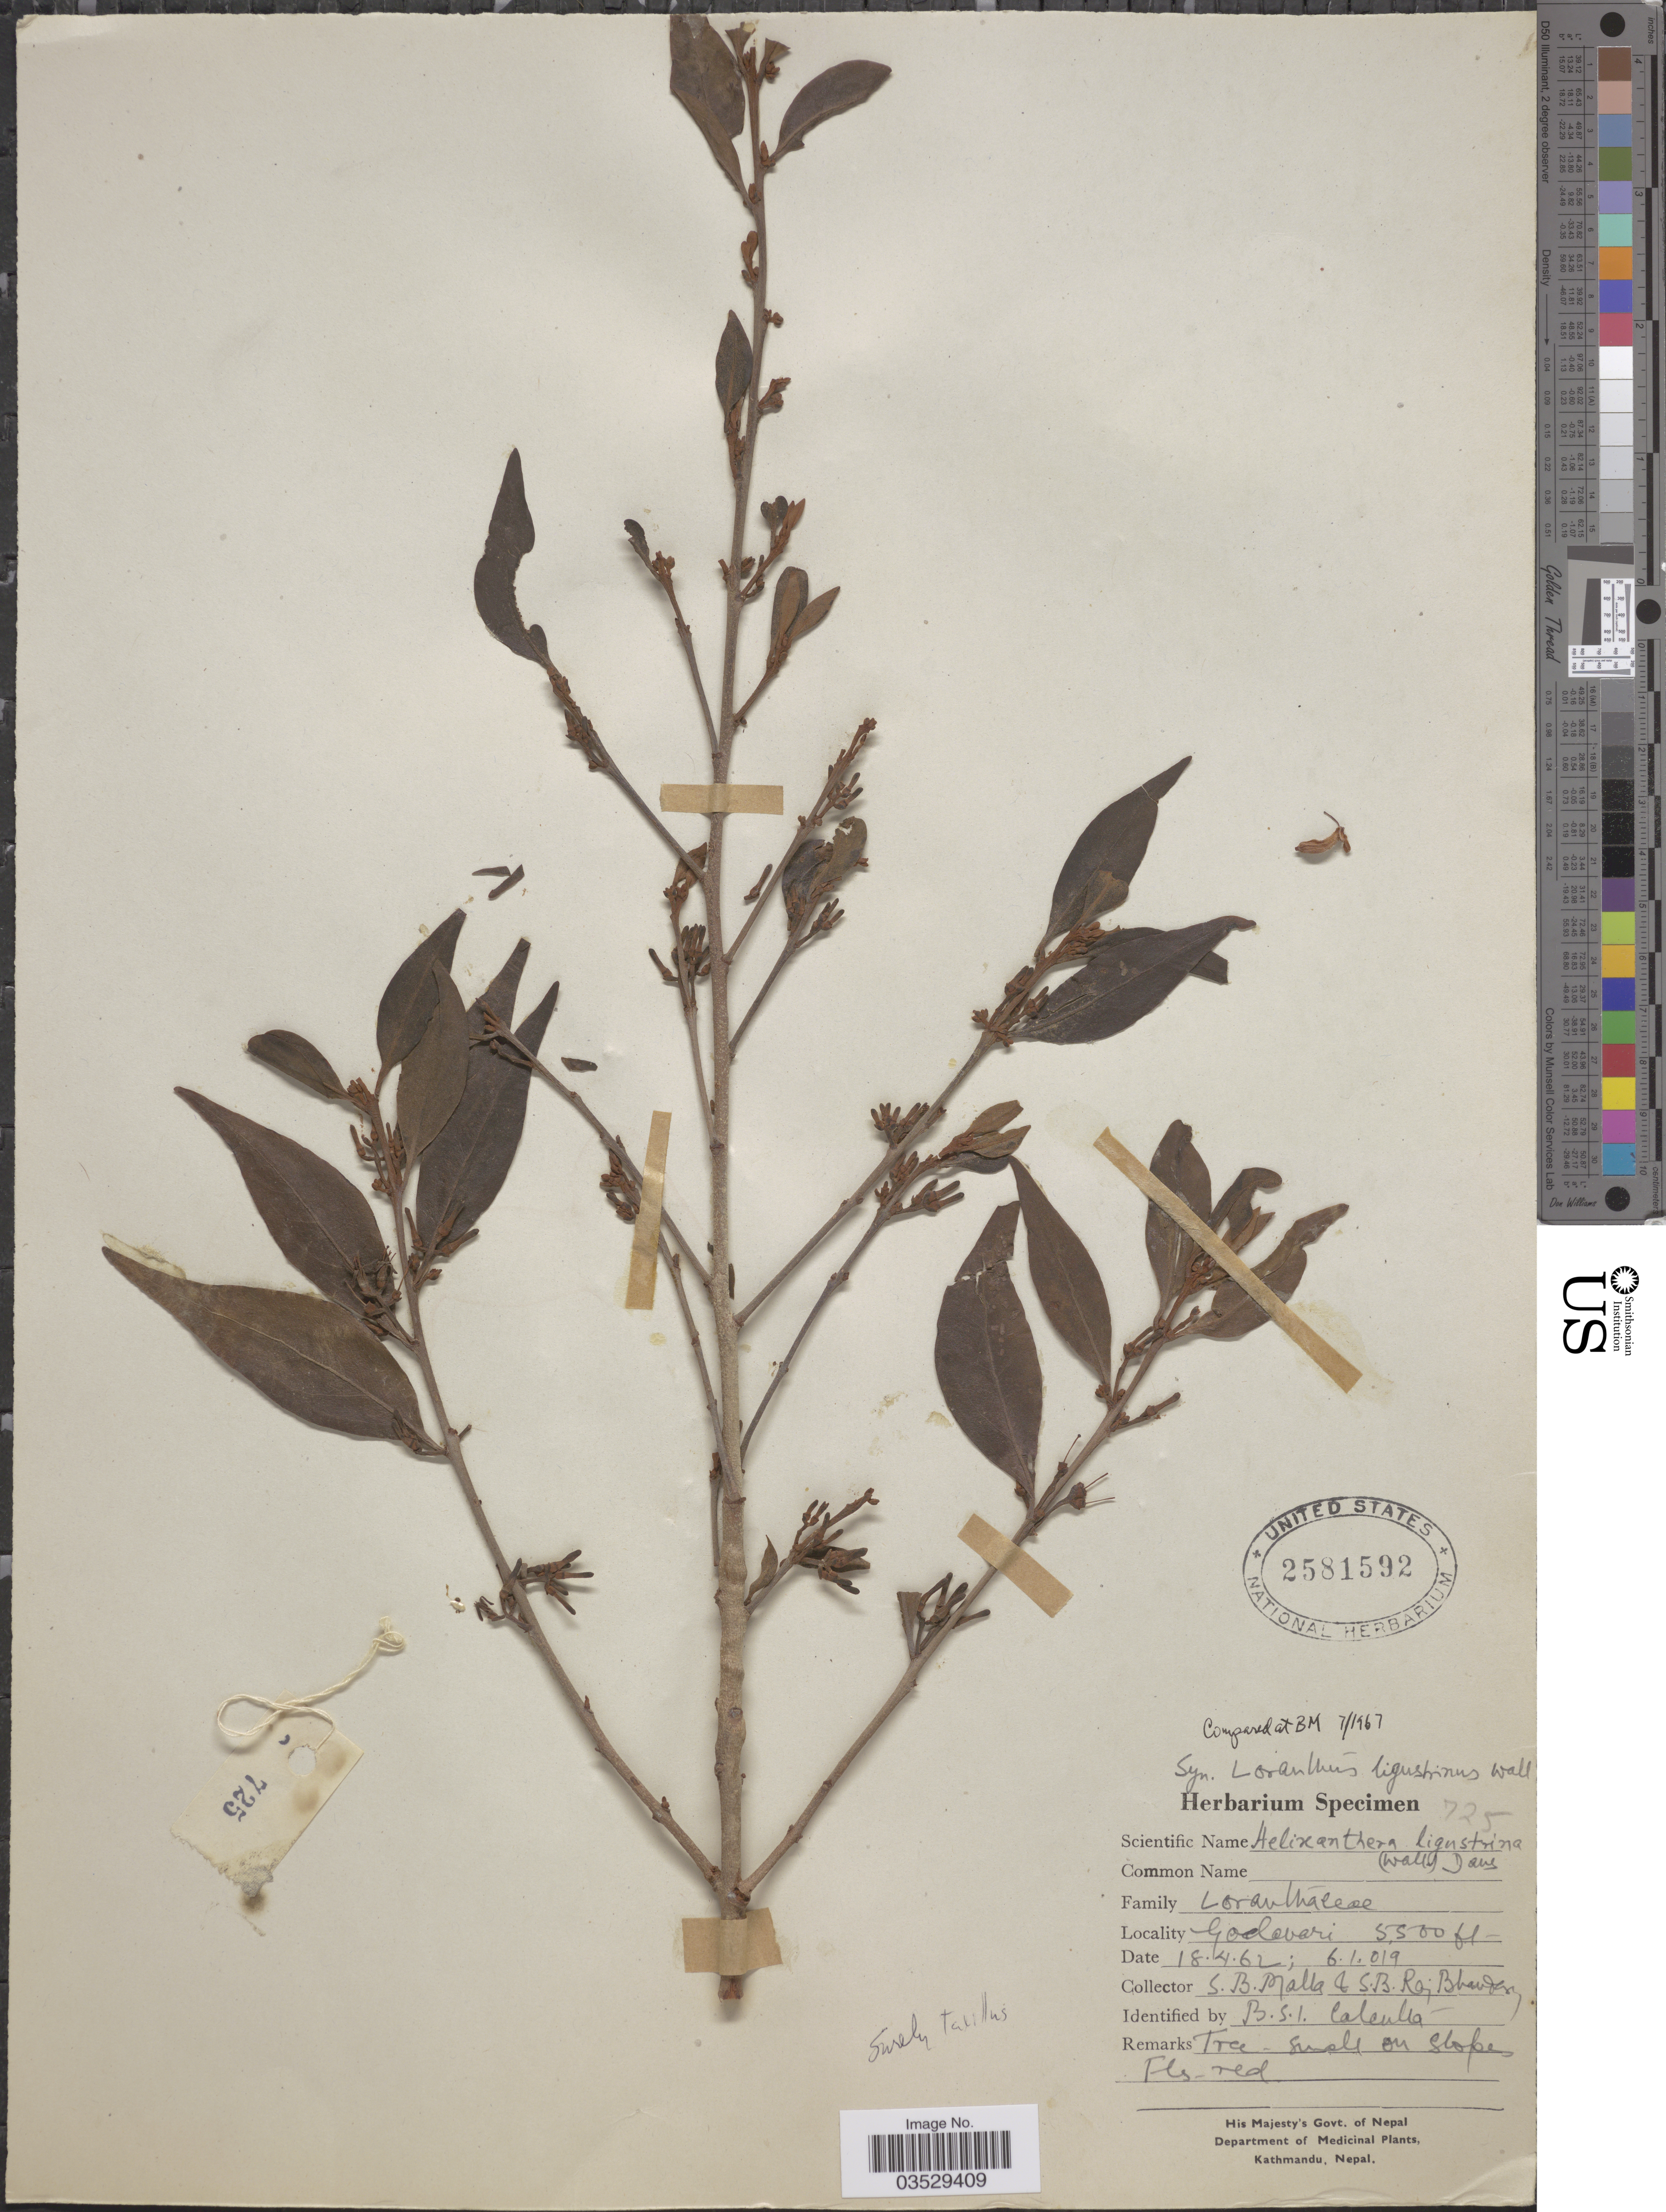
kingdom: Plantae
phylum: Tracheophyta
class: Magnoliopsida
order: Santalales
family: Loranthaceae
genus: Taxillus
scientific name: Taxillus sp.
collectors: S. Malla & S. Raj Bhandery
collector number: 725?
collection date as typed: Transcribed d/m/y: 18/4/62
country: Nepal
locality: Godavari.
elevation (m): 1676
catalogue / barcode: US 2581592